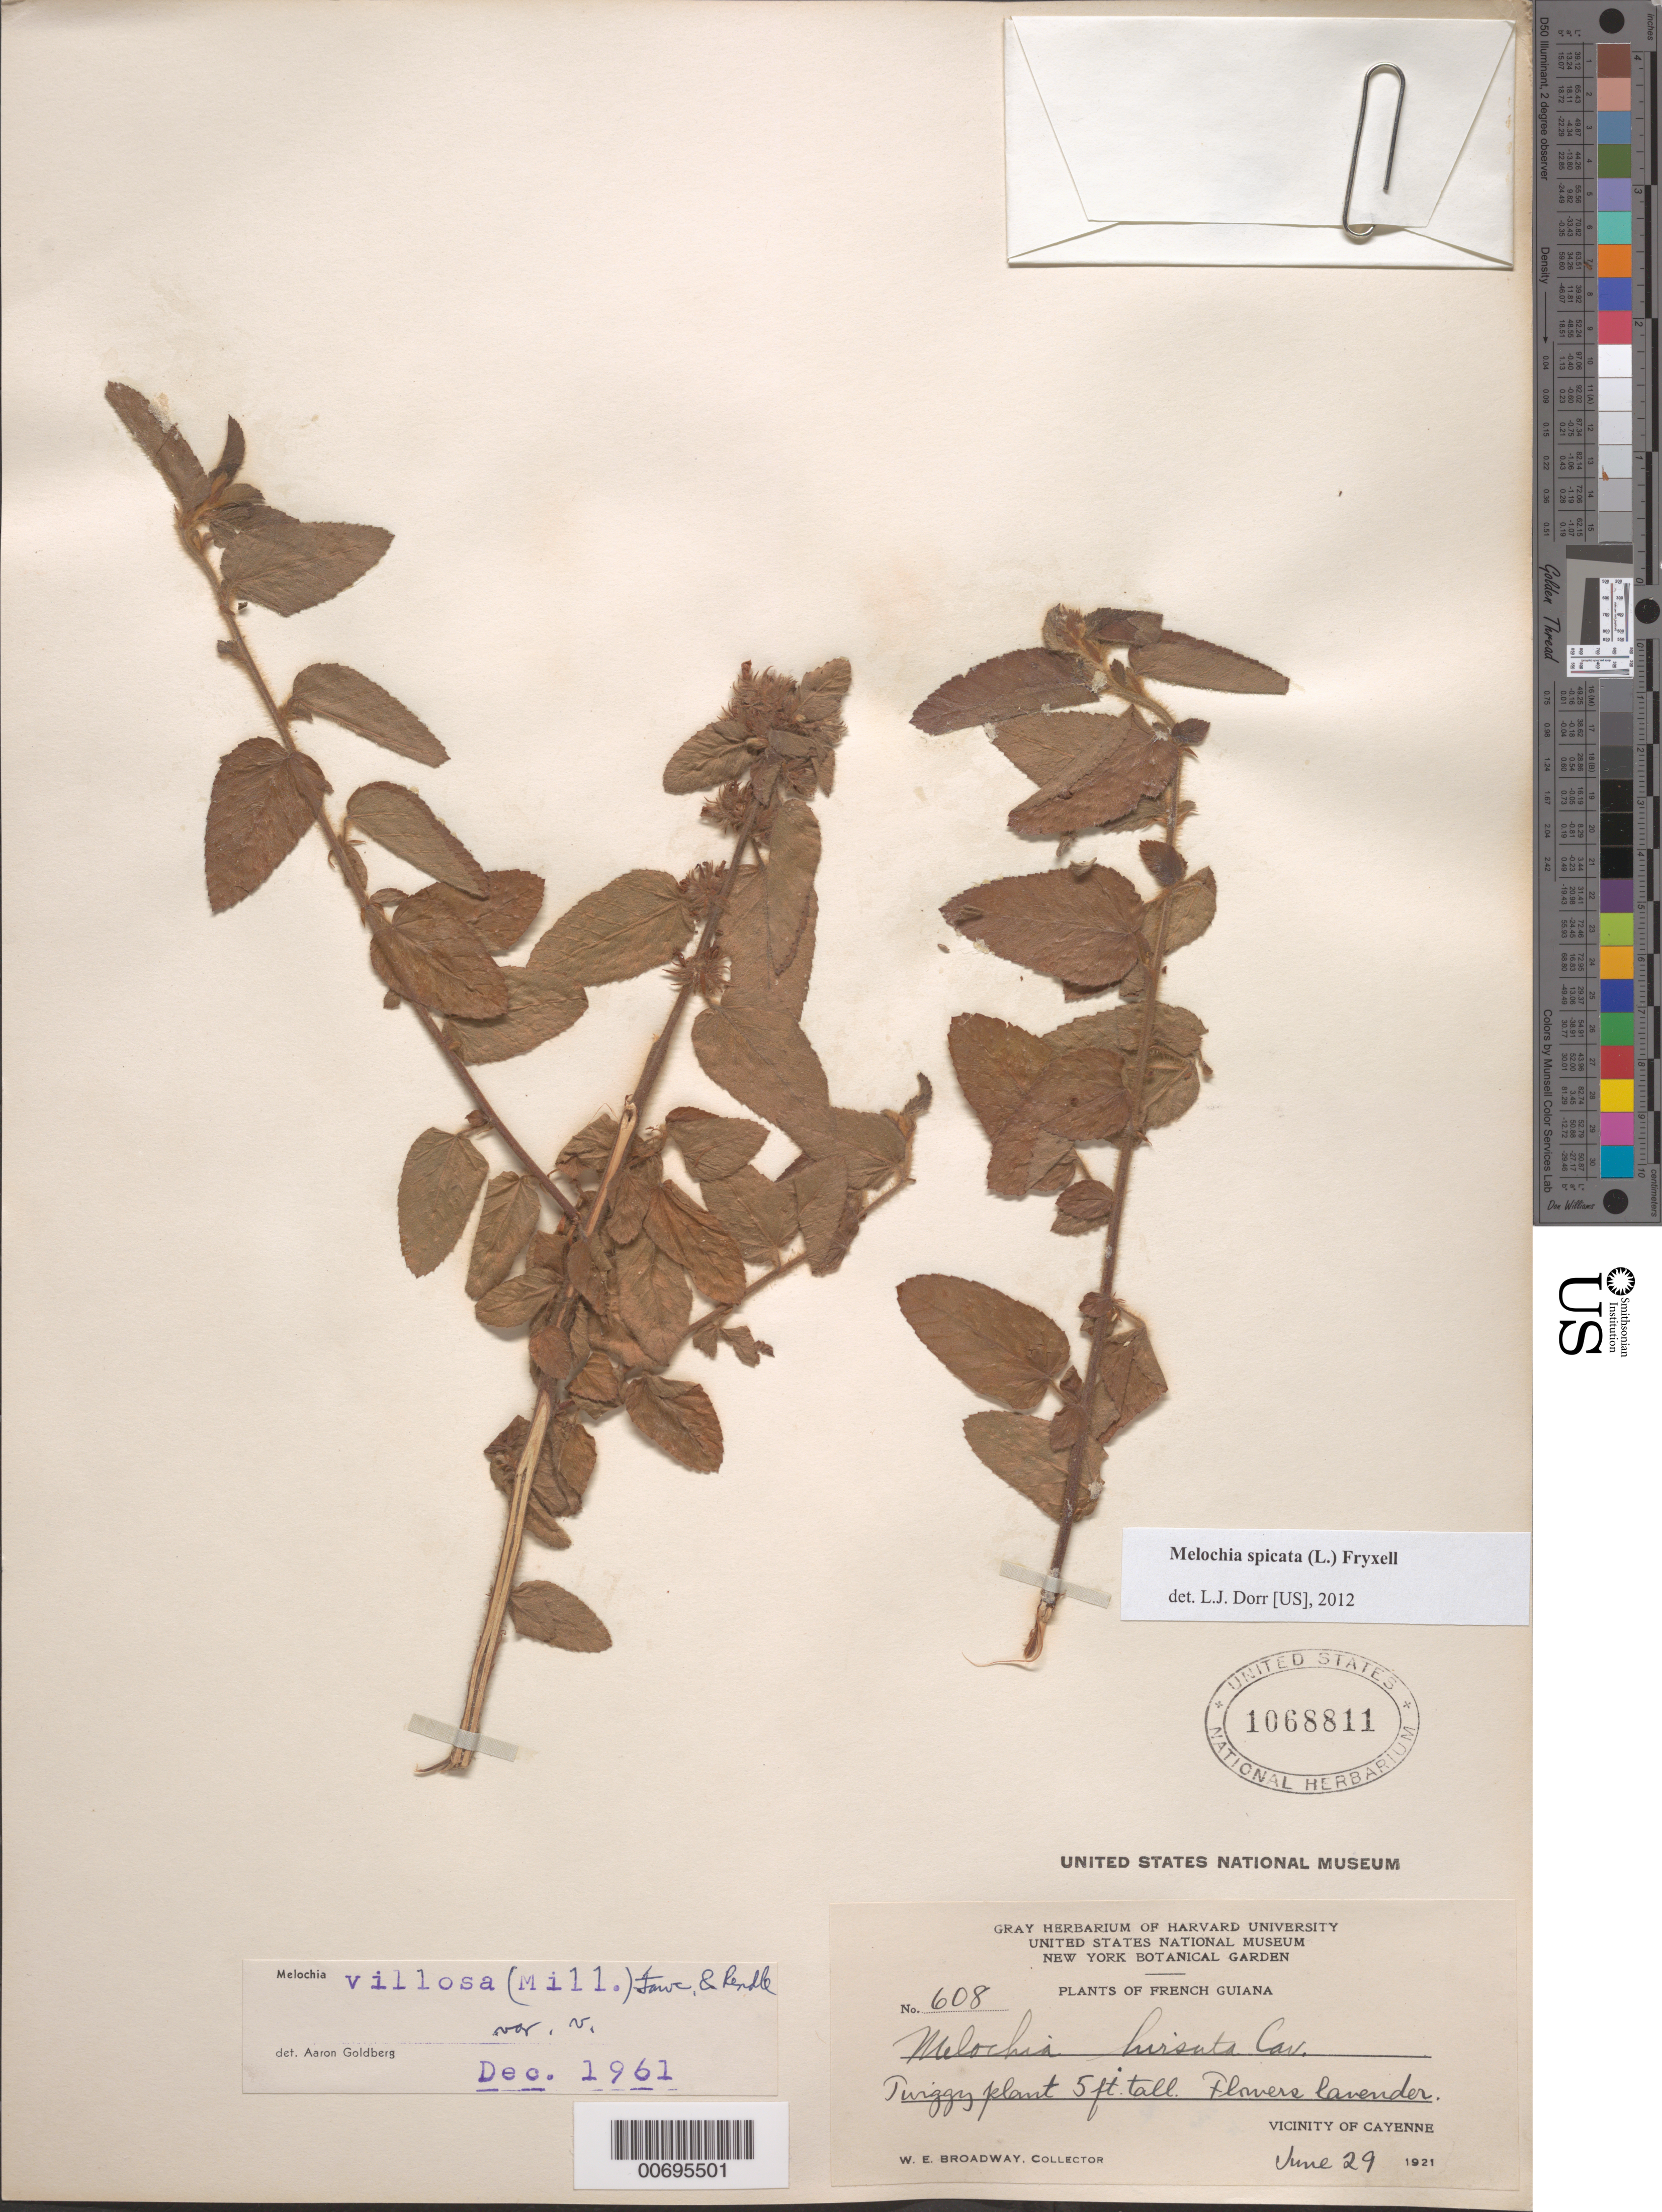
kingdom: Plantae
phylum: Tracheophyta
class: Magnoliopsida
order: Malvales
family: Malvaceae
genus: Melochia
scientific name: Melochia spicata var. spicata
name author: (L.) Fryxell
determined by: Dorr, L. J., (BOT), Smithsonian Institution - National Museum of Natural History (UNITED STATES)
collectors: W. E. Broadway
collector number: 608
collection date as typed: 29-Jun-21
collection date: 1921-06-29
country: French Guiana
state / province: Cayenne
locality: Cayenne, vic.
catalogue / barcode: US 1068811